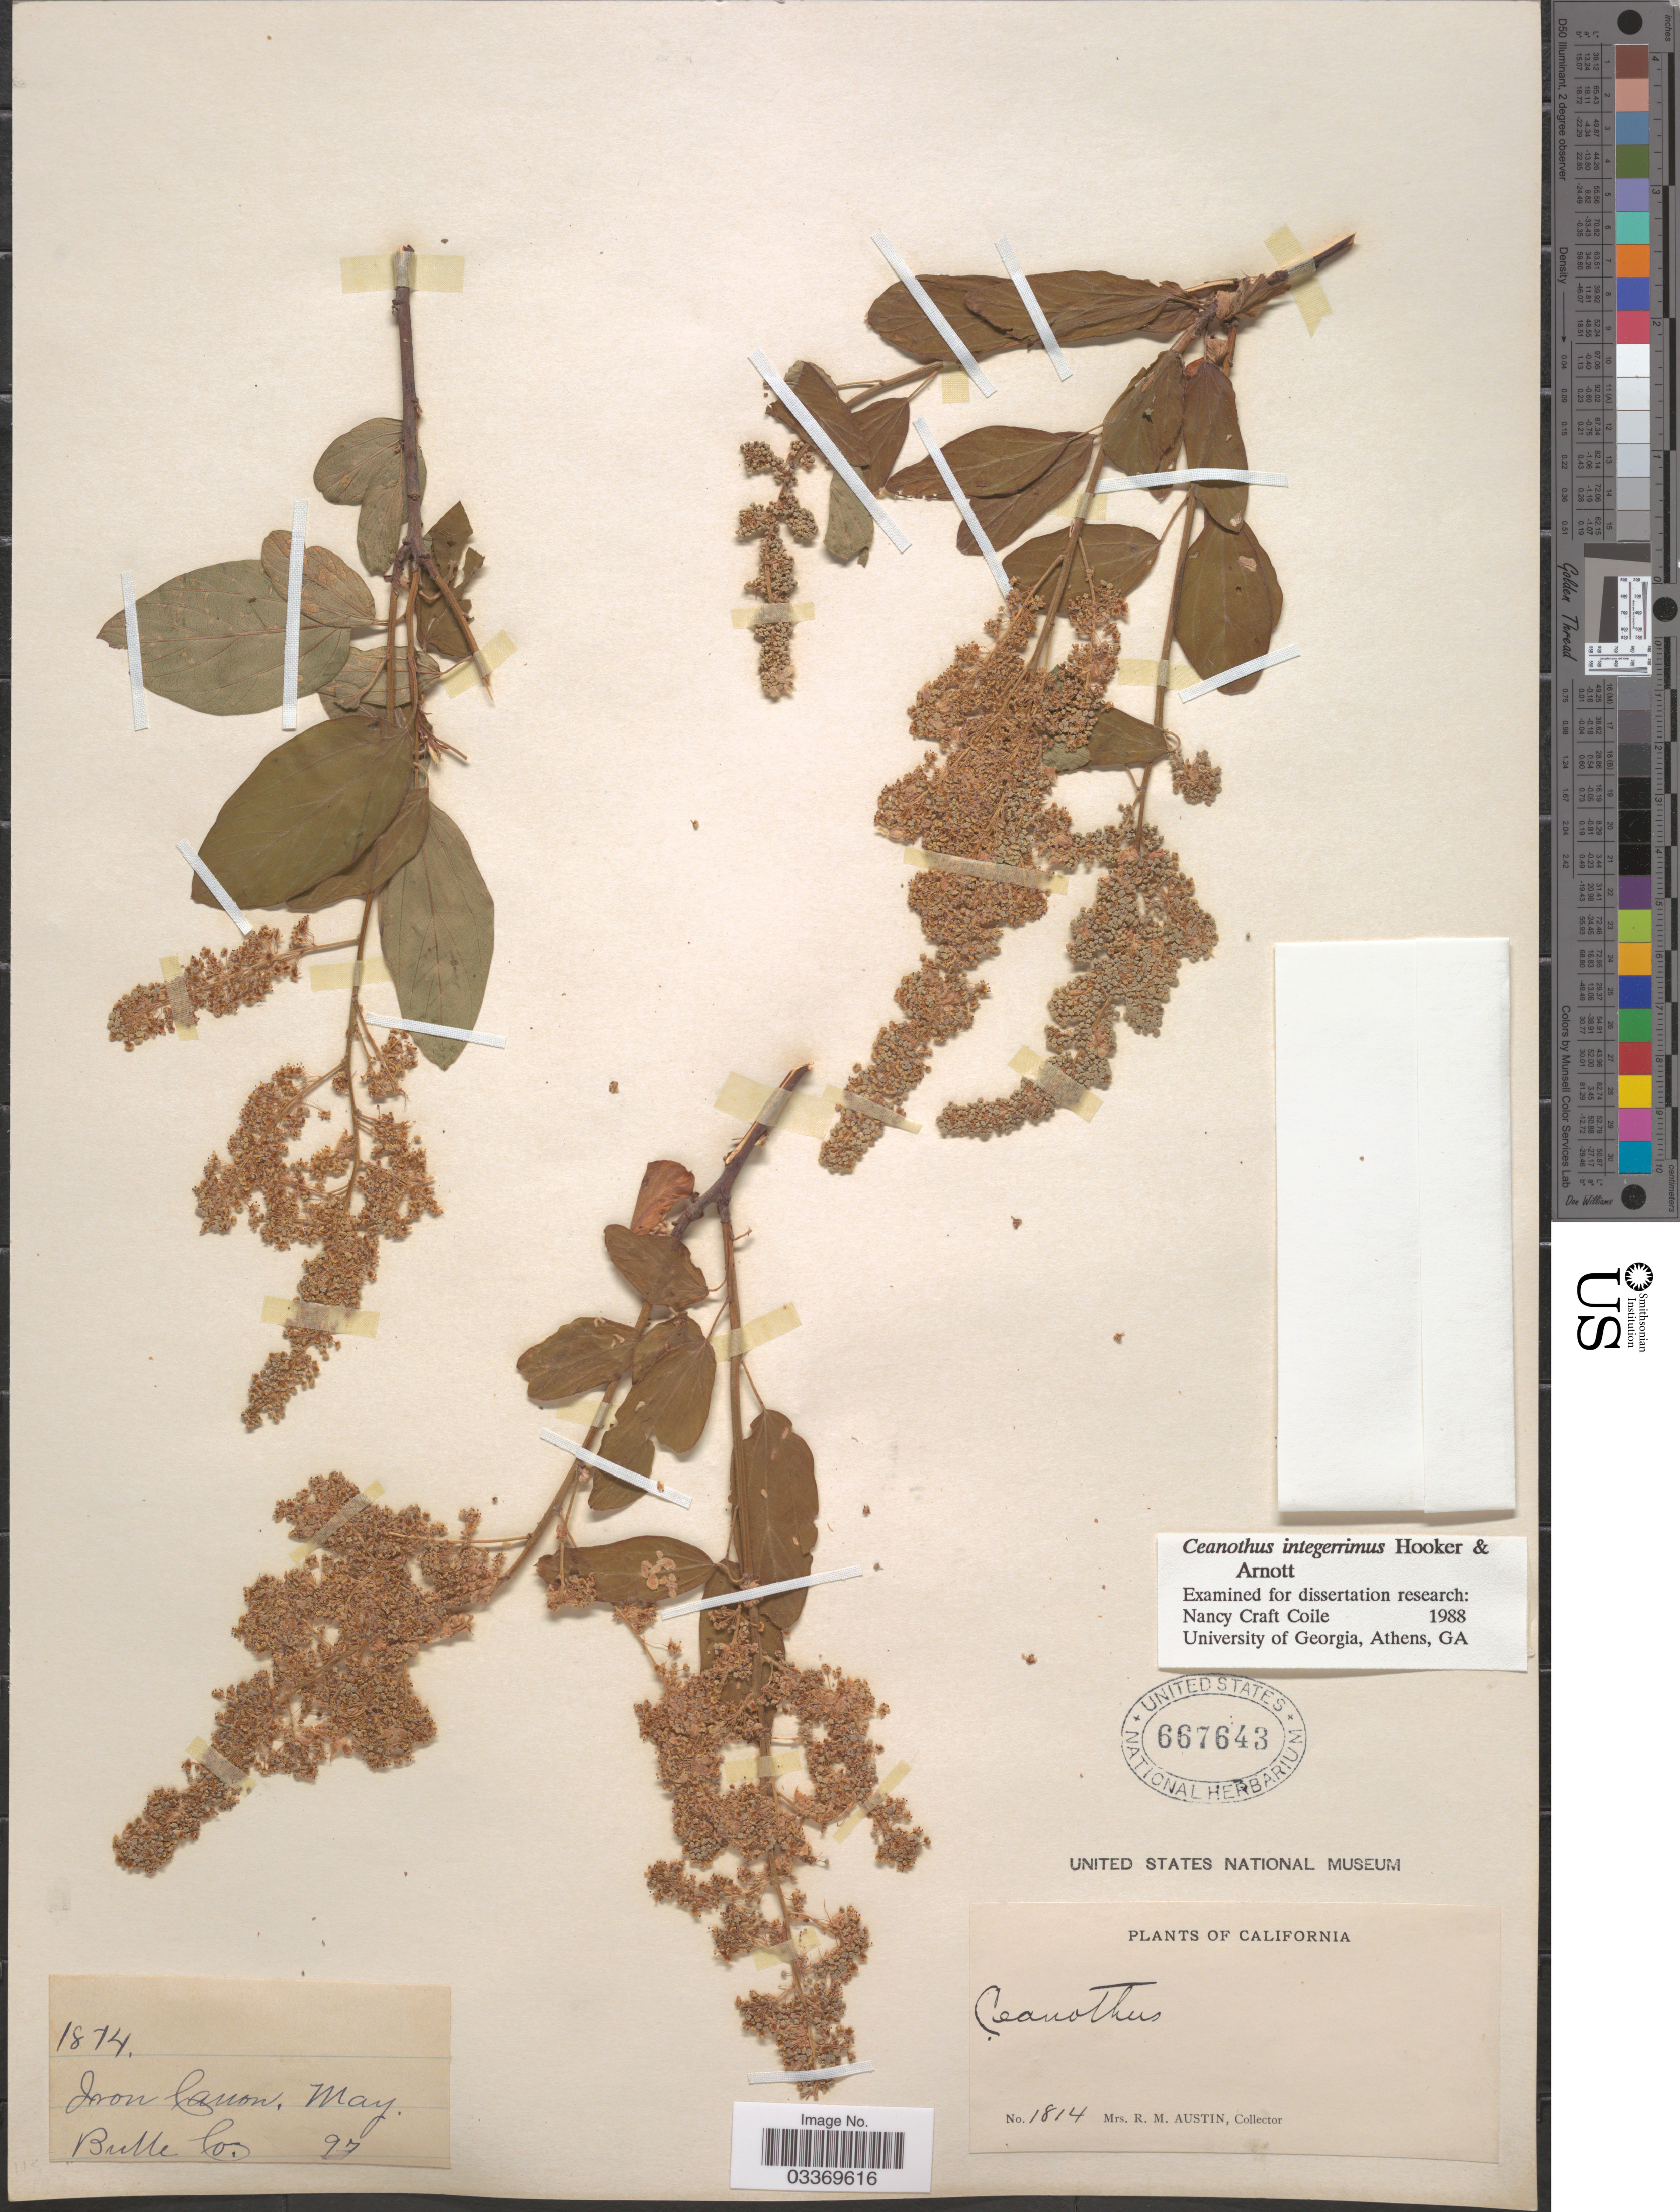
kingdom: Plantae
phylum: Tracheophyta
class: Magnoliopsida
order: Rosales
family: Rhamnaceae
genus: Ceanothus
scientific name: Ceanothus integerrimus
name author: Hook. & Arn.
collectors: R. Austin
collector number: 1814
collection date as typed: Transcribed d/m/y: /5/97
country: United States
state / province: California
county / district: Butte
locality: Iron Canon. Butte Co.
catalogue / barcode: US 667643